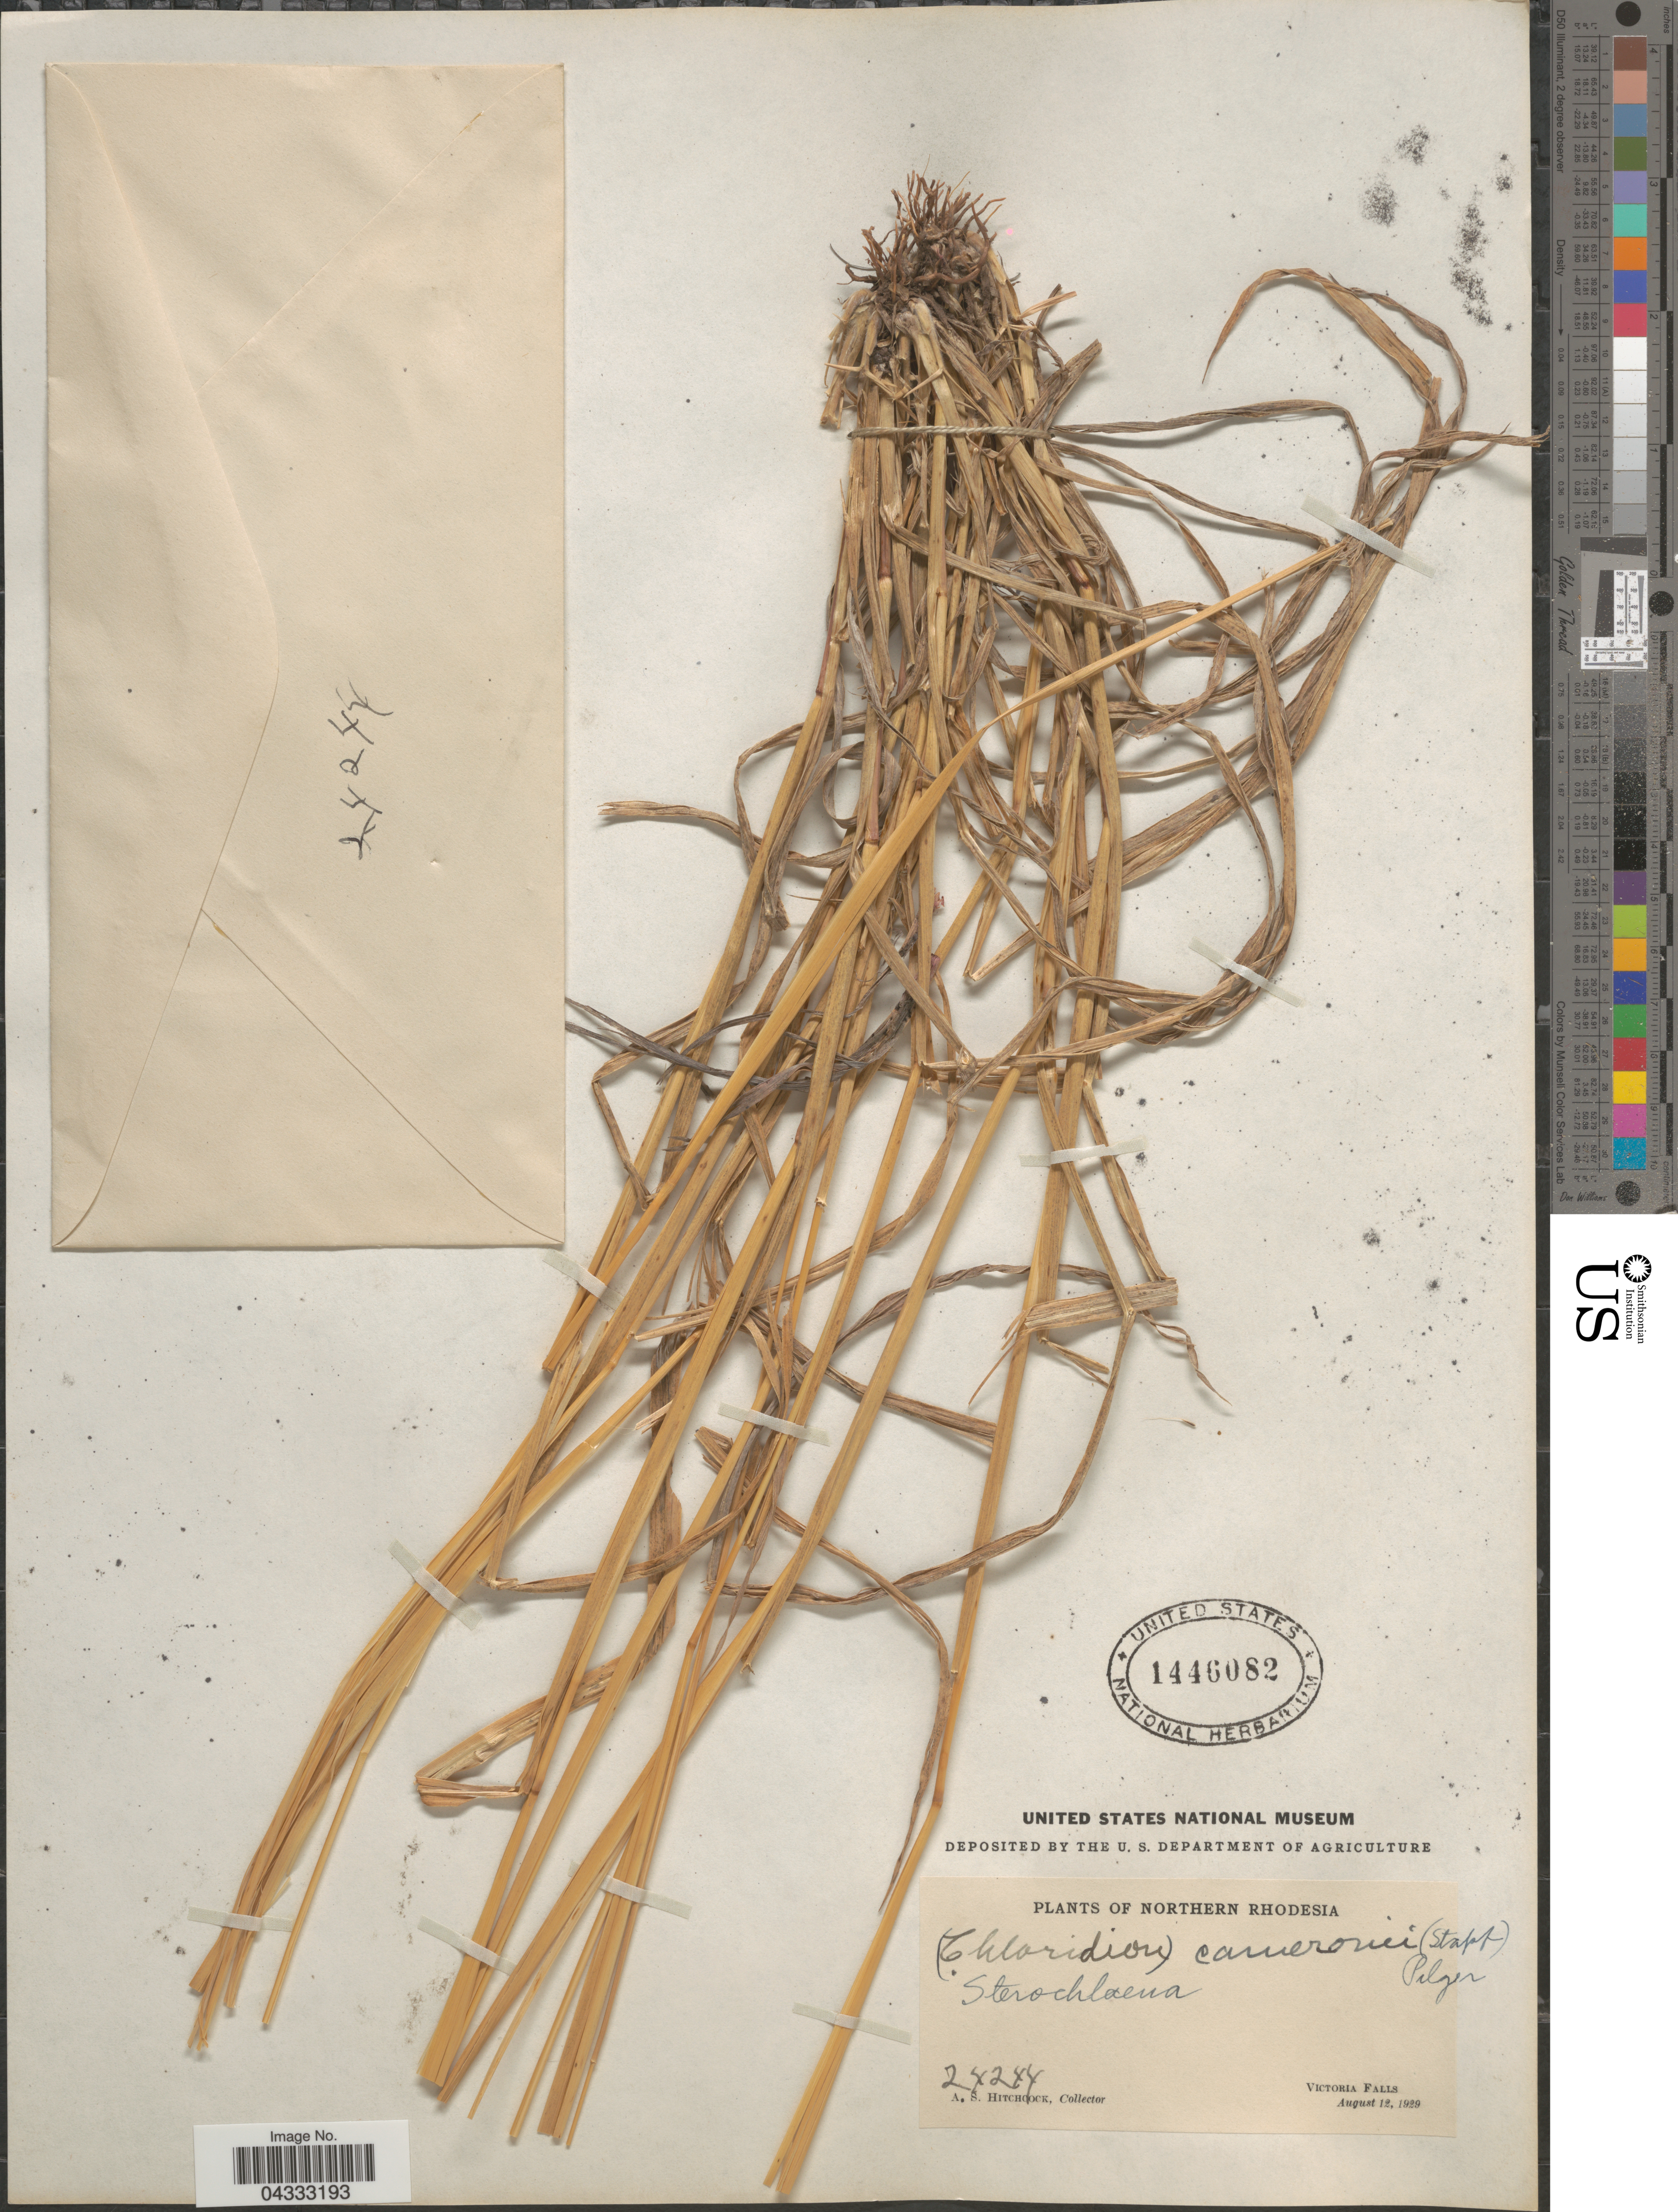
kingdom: Plantae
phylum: Tracheophyta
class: Liliopsida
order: Poales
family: Poaceae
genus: Stereochlaena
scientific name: Stereochlaena cameronii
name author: (Stapf) Pilg.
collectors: A. S. Hitchcock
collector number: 24244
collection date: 1929-08-12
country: Zambia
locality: Northern Rhodesia. Victoria Falls.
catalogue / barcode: US 1446082